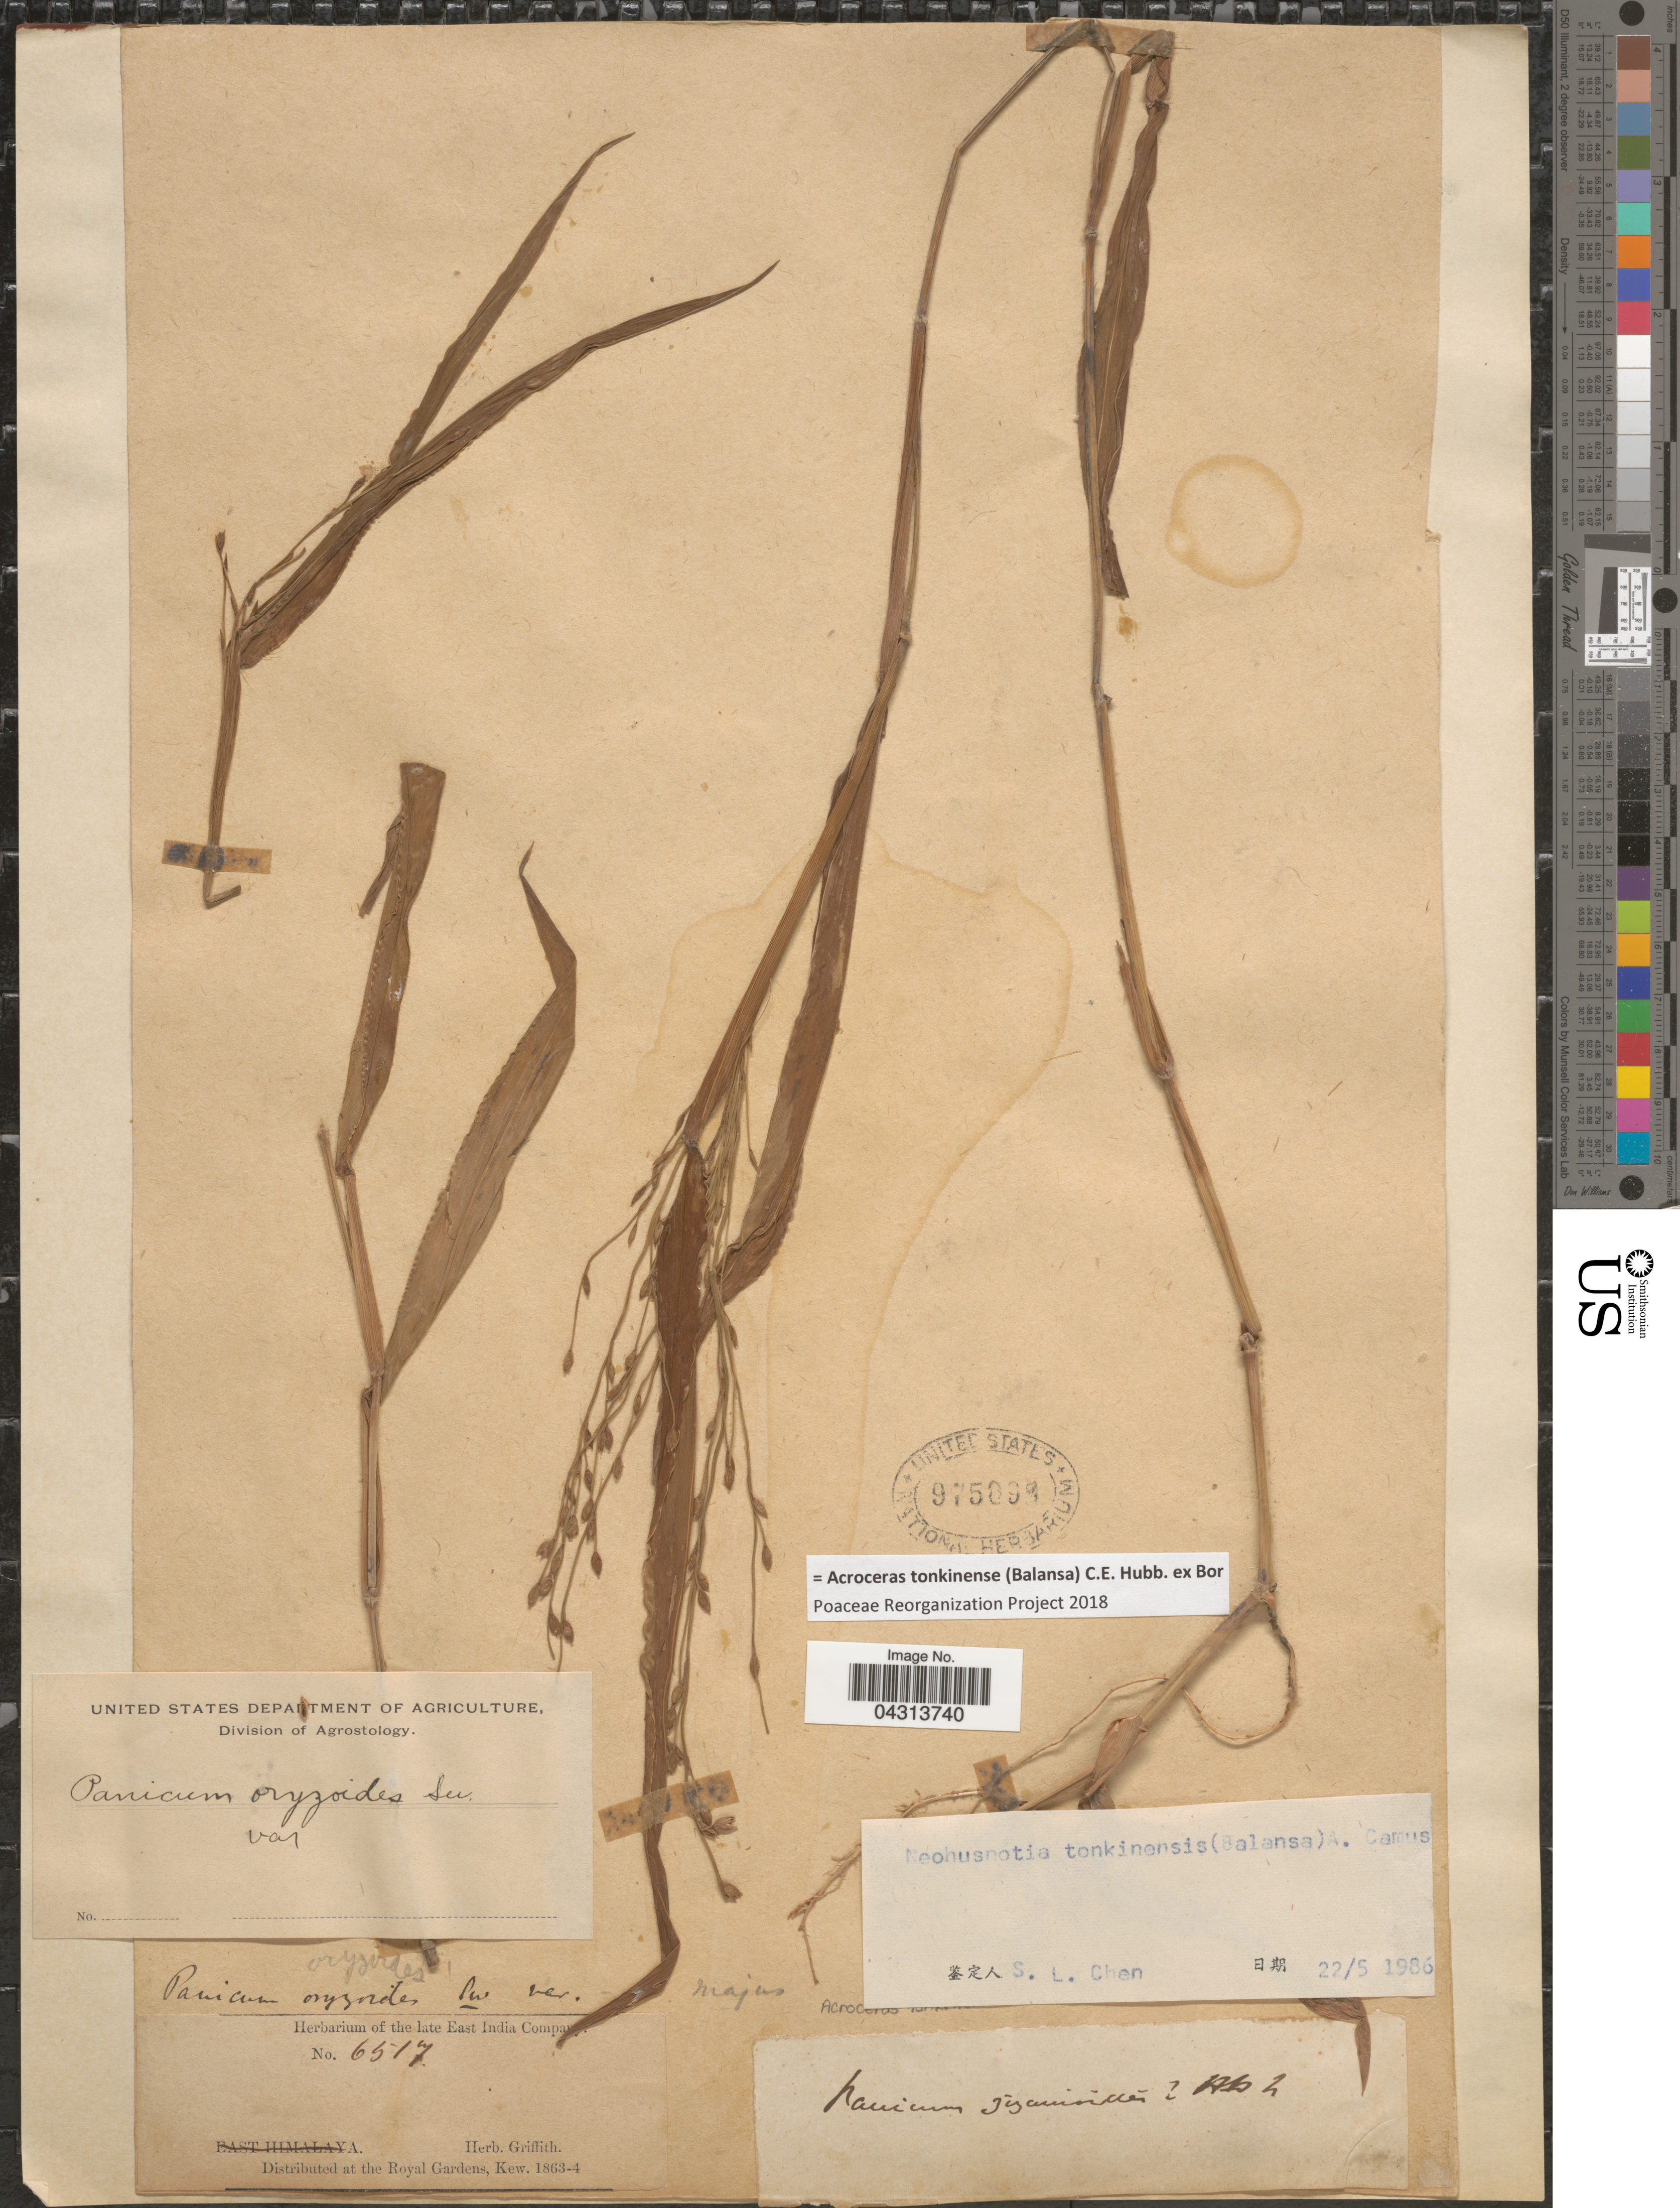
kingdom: Plantae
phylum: Tracheophyta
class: Liliopsida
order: Poales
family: Poaceae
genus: Acroceras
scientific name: Acroceras tonkinense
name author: (Balansa) C.E. Hubb. ex Bor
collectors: ex herb. Griffith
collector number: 6517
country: India